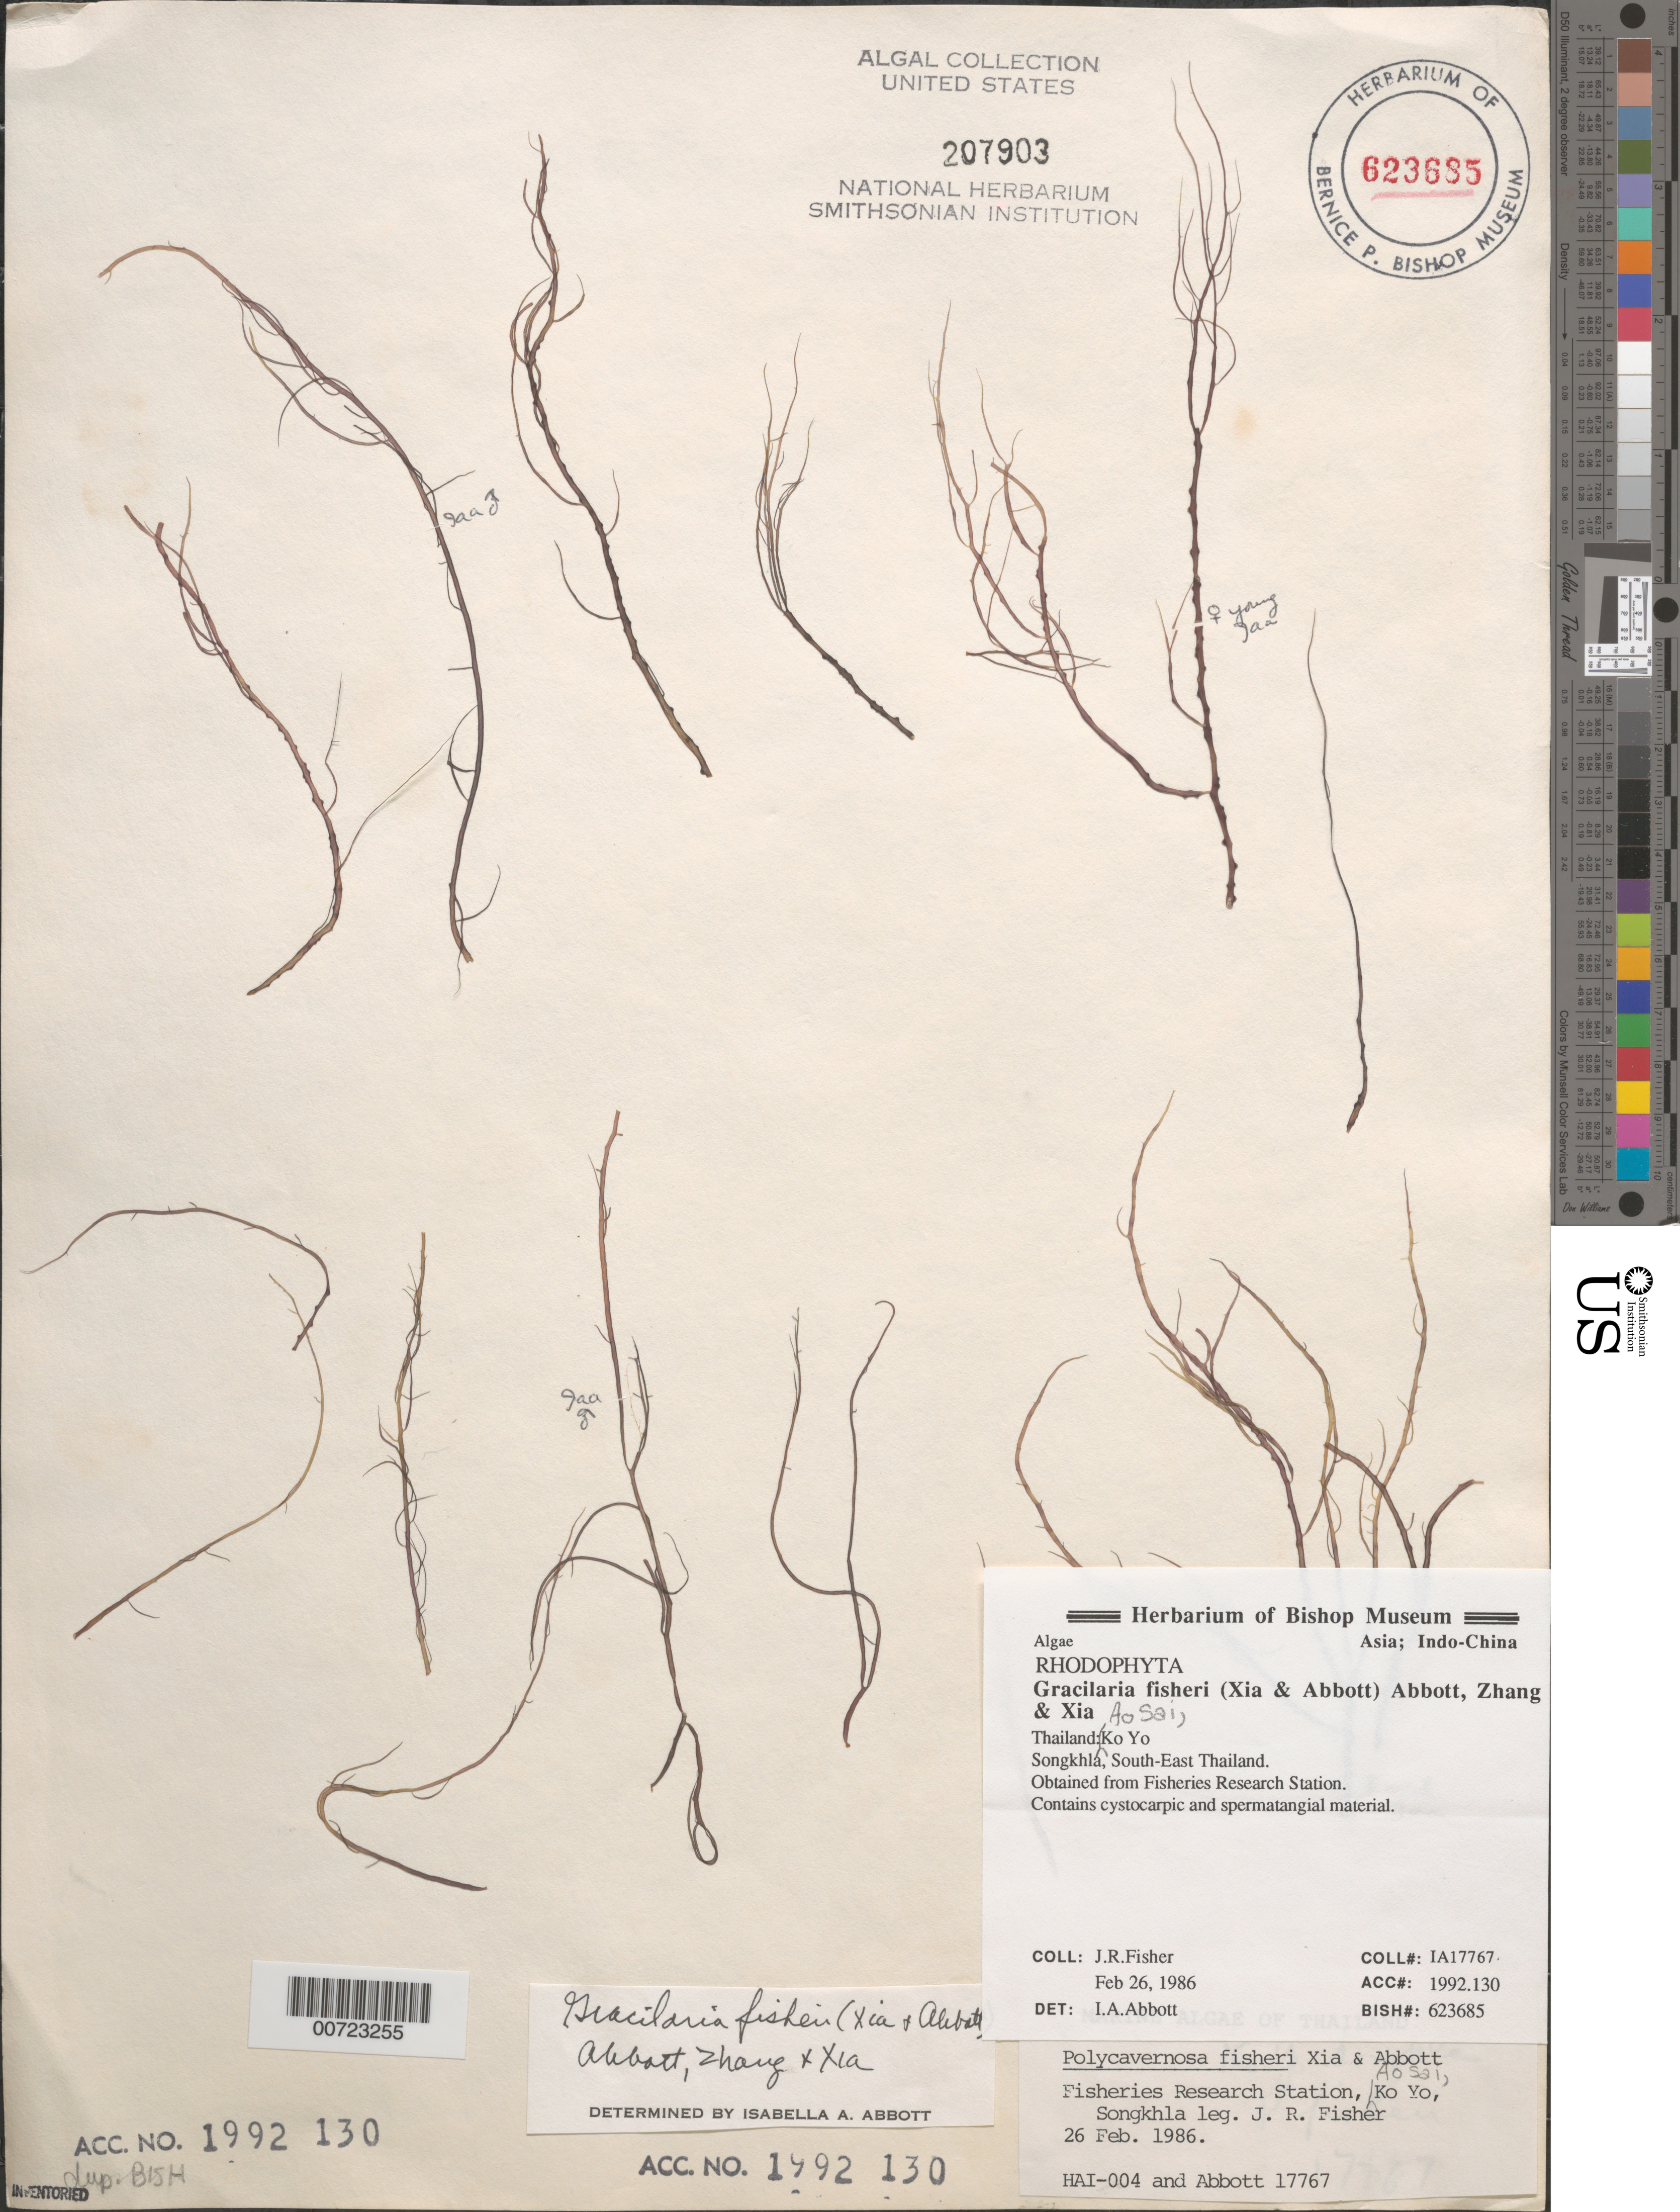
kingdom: Plantae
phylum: Rhodophyta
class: Florideophyceae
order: Gracilariales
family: Gracilariaceae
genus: Gracilaria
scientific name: Gracilaria fisheri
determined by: Abbott, Isabella A.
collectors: J. Fisher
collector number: IAA 17767 & HAI 004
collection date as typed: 26 Feb 1986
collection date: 1986-02-26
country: Thailand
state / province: Songkhla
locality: Ao Sai, Ko Yo, Fisheries Research Station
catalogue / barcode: US 207903